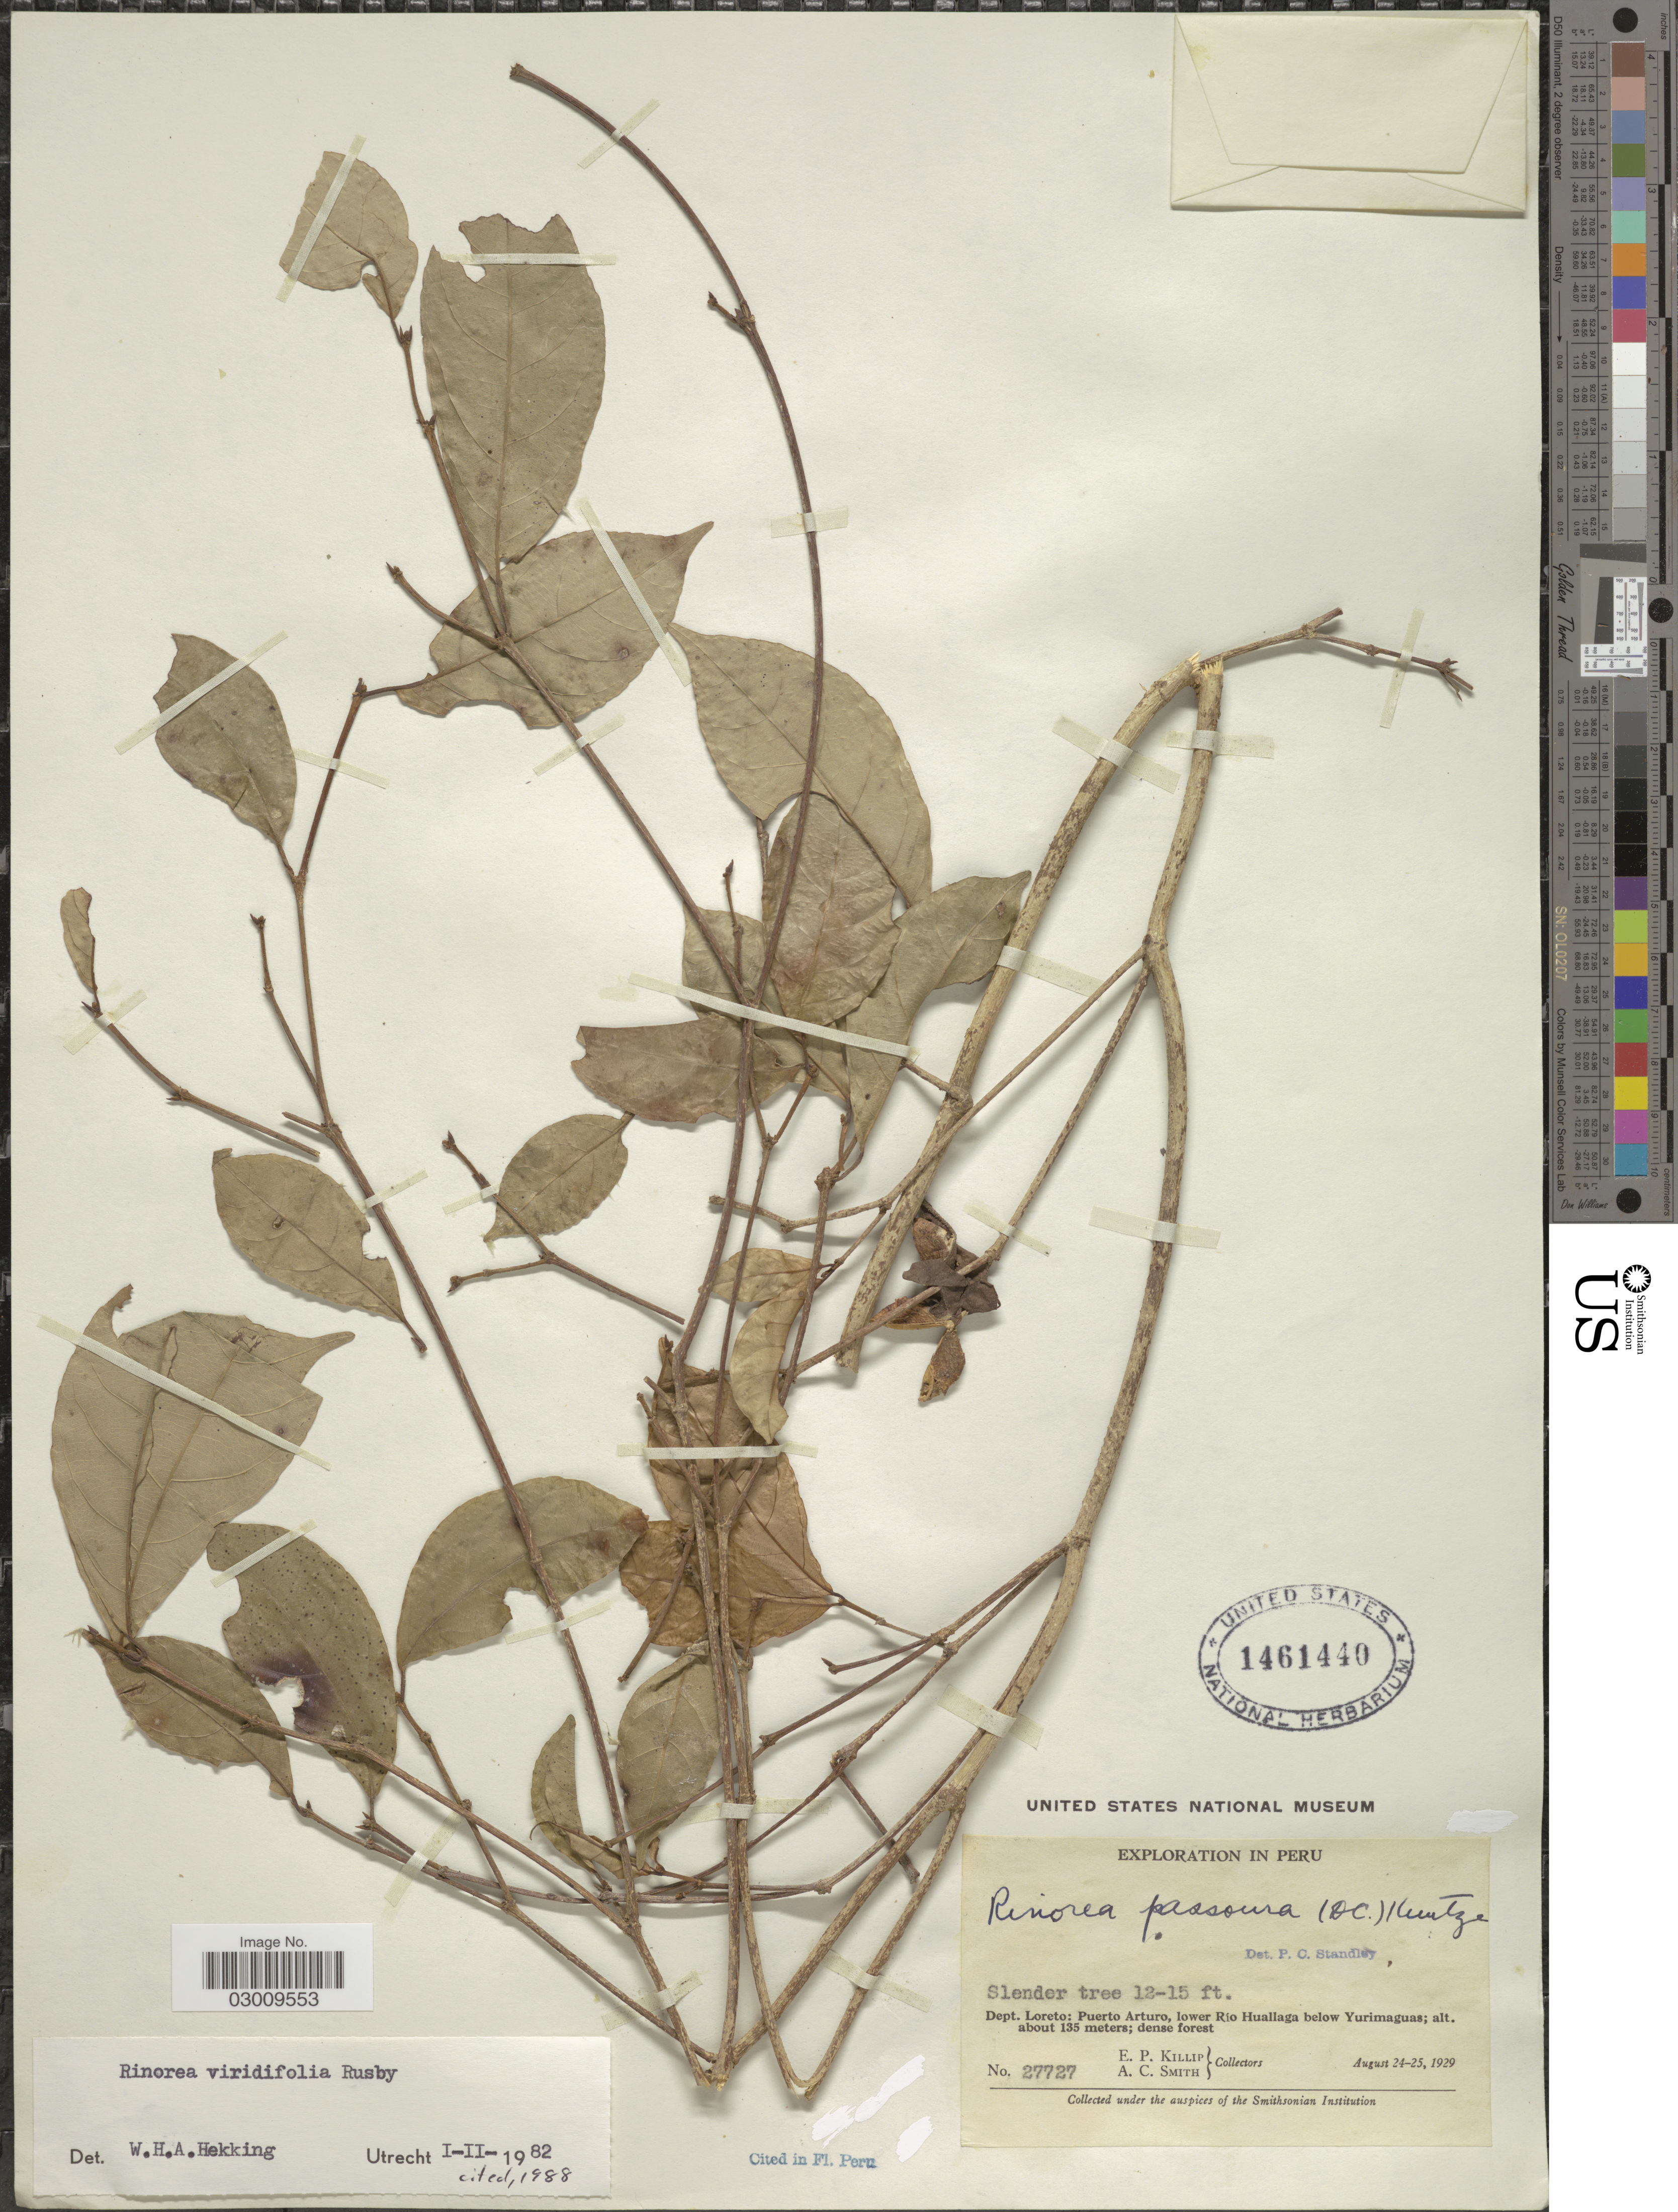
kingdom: Plantae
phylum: Tracheophyta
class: Magnoliopsida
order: Malpighiales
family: Violaceae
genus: Rinorea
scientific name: Rinorea viridifolia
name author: Rusby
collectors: E. P. Killip & A. C. Smith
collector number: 27727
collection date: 1929-08-24/1929-08-25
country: Peru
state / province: Loreto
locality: Dept. Loreto: Puerto Arturo, lower Río Huallaga below Yurimaguas.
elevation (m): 135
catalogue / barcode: US 1461440